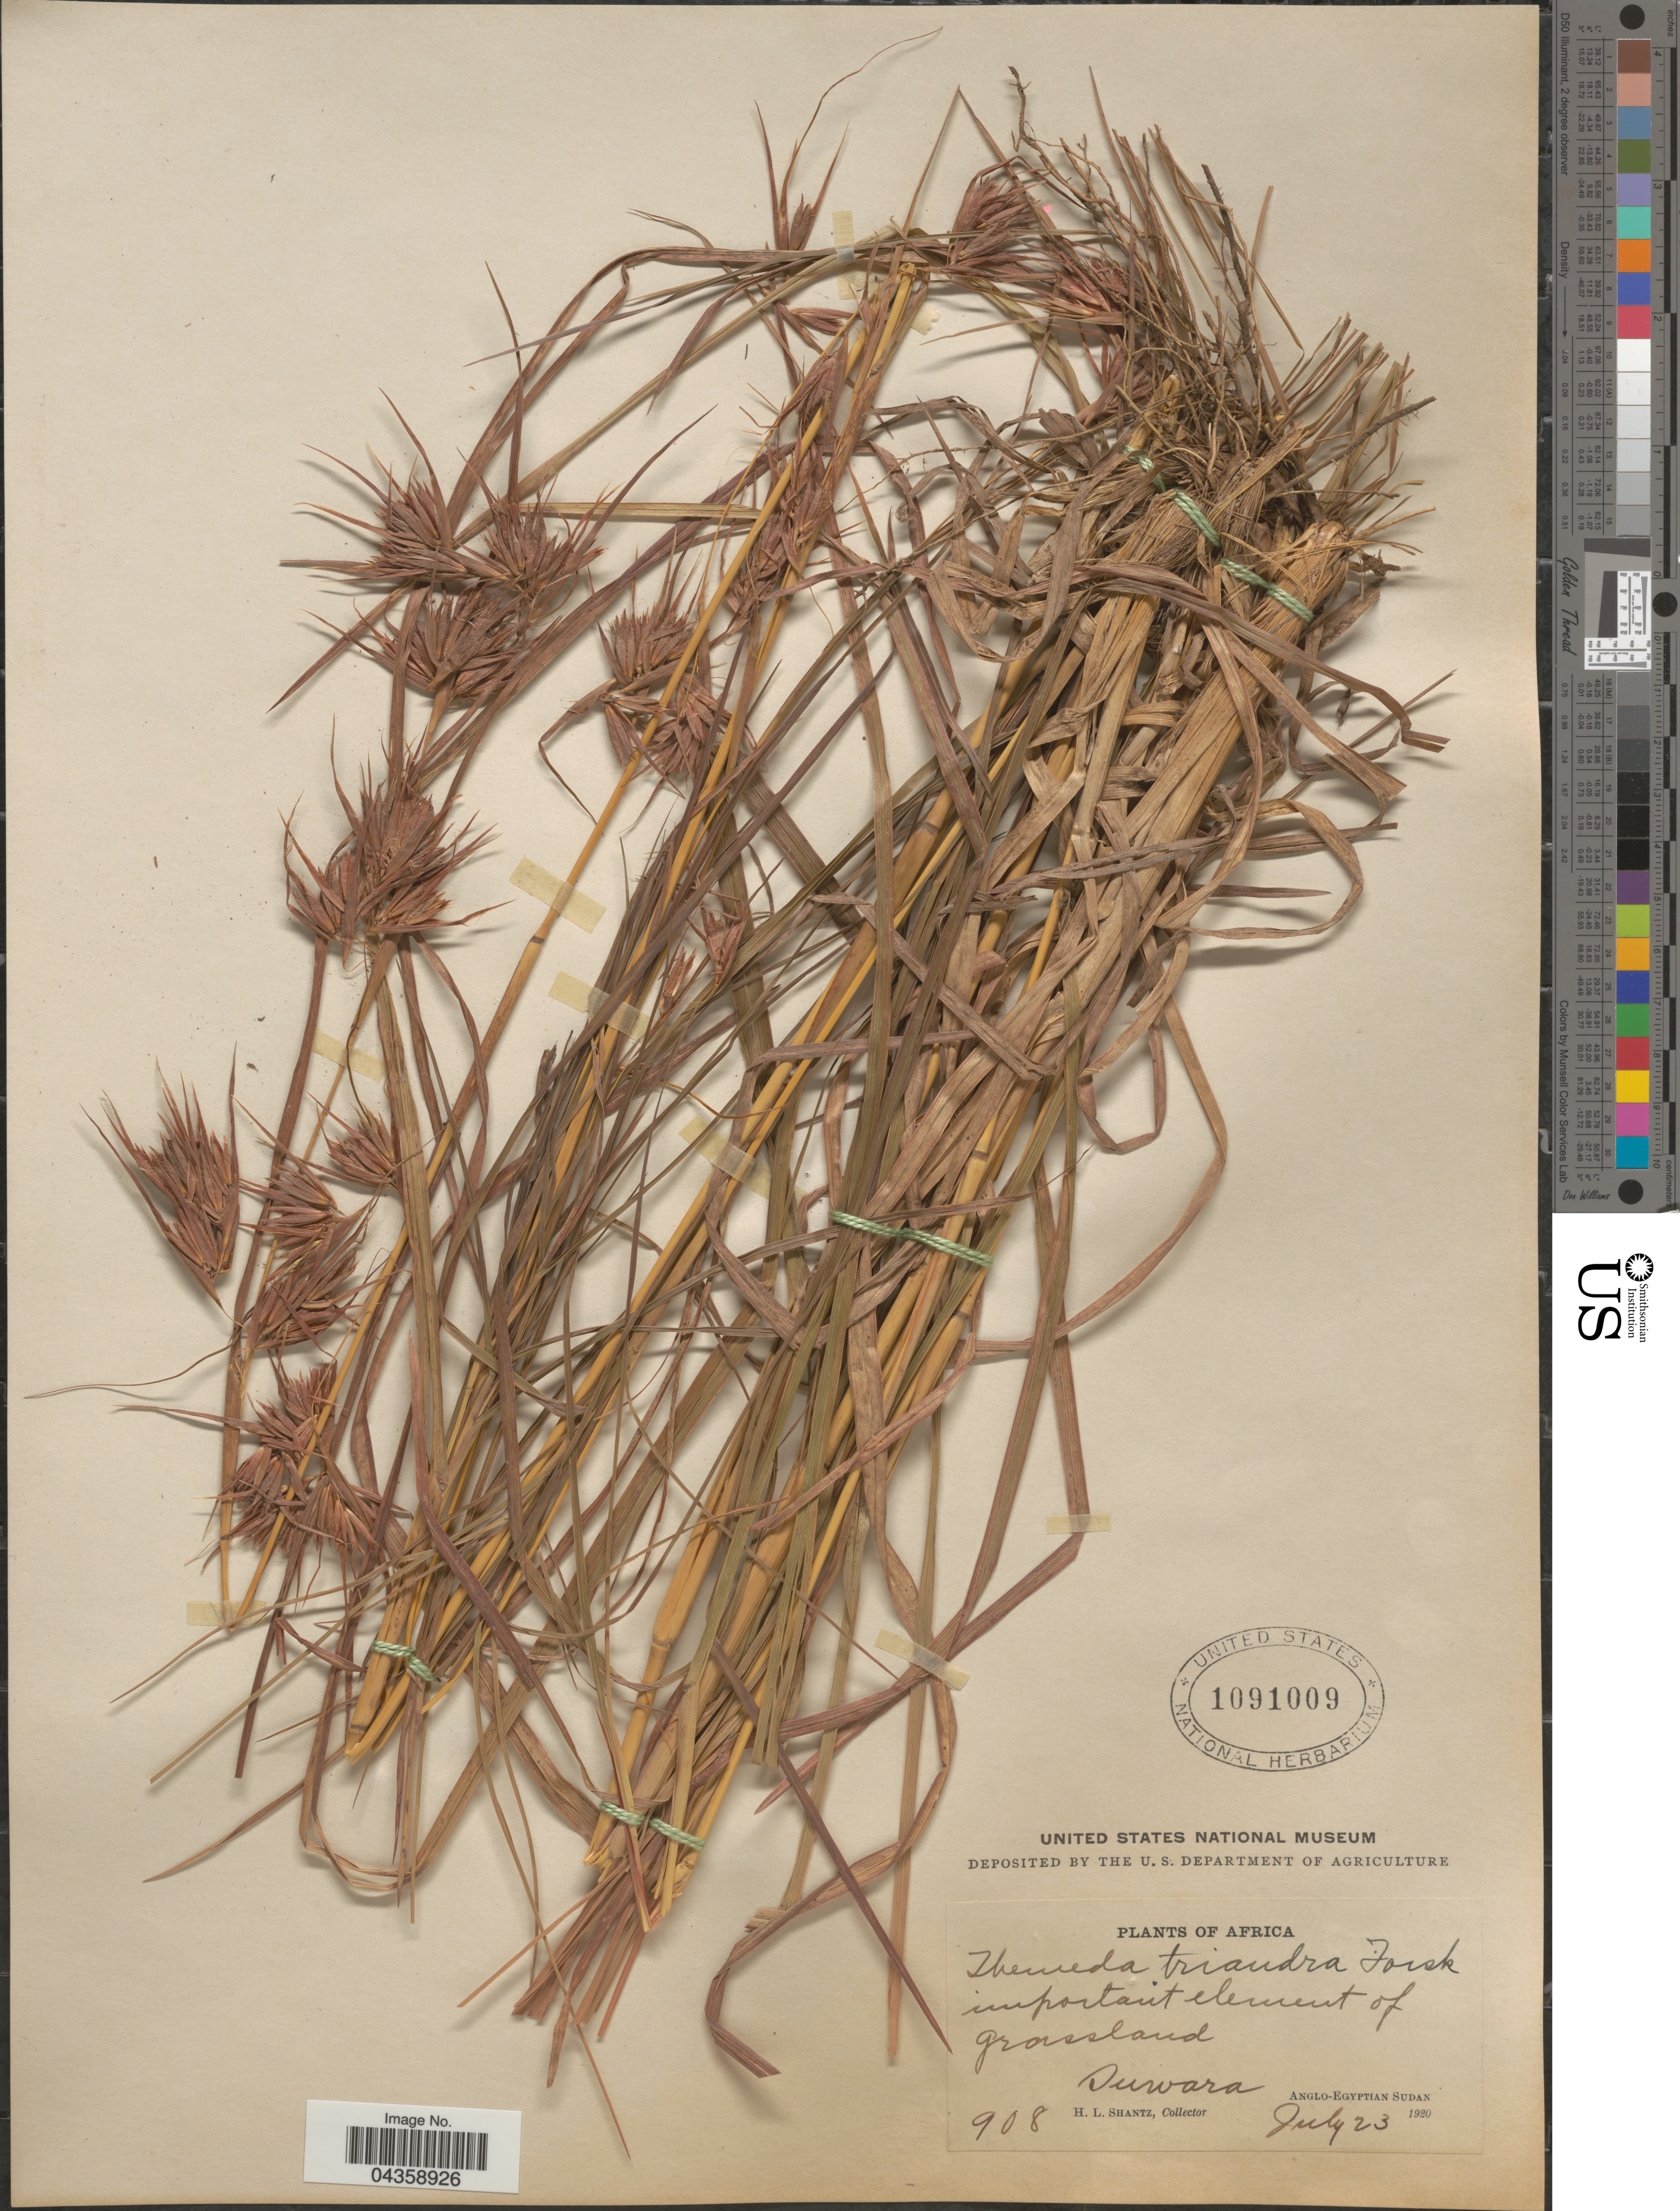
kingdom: Plantae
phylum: Tracheophyta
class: Liliopsida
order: Poales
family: Poaceae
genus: Themeda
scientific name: Themeda triandra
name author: Forssk.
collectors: H. Shantz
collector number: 908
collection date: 1920-07-23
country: Sudan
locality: Suwara. Anglo-Egyptian Sudan.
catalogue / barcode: US 1091009